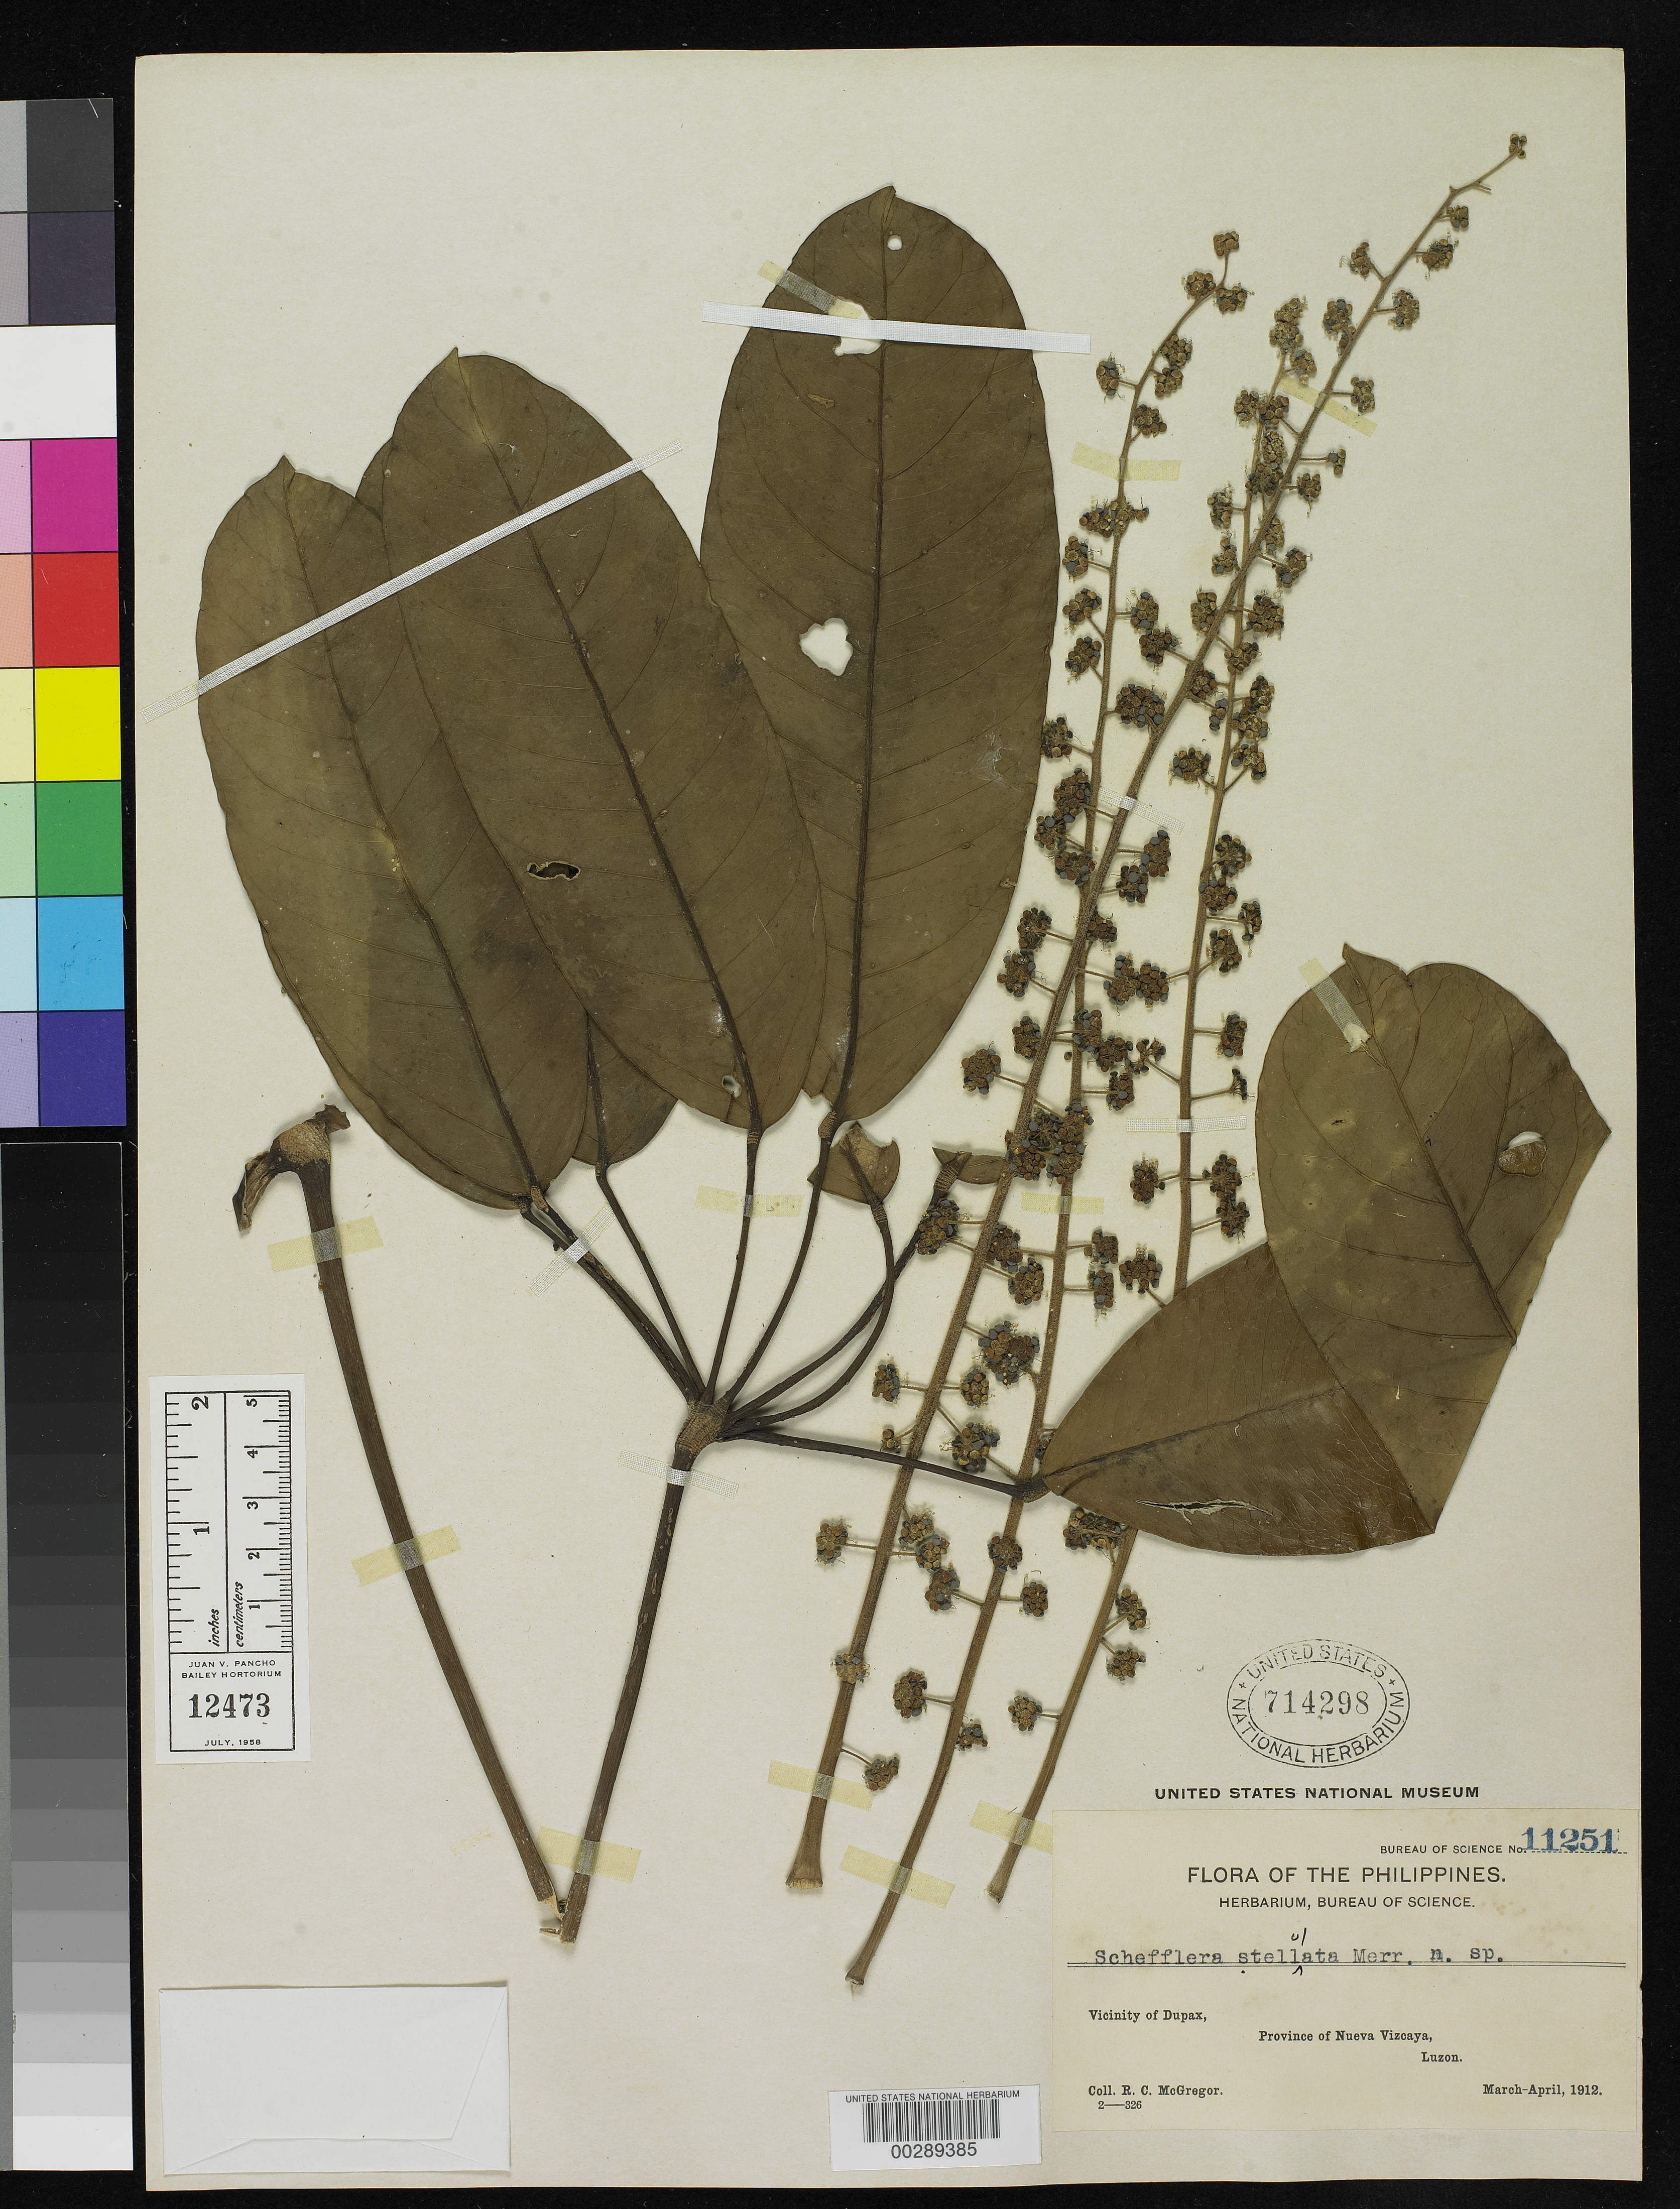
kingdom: Plantae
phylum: Tracheophyta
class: Magnoliopsida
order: Apiales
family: Araliaceae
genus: Schefflera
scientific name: Schefflera stellulata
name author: Merr.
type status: Isotype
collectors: R. C. McGregor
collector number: Bur. Sci. 11251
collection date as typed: Mar 1912 to -- Apr 1912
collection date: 1912-03/1912-04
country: Philippines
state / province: Cagayan Valley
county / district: Nueva Vizcaya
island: Luzon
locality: Dupax.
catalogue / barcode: US 714298